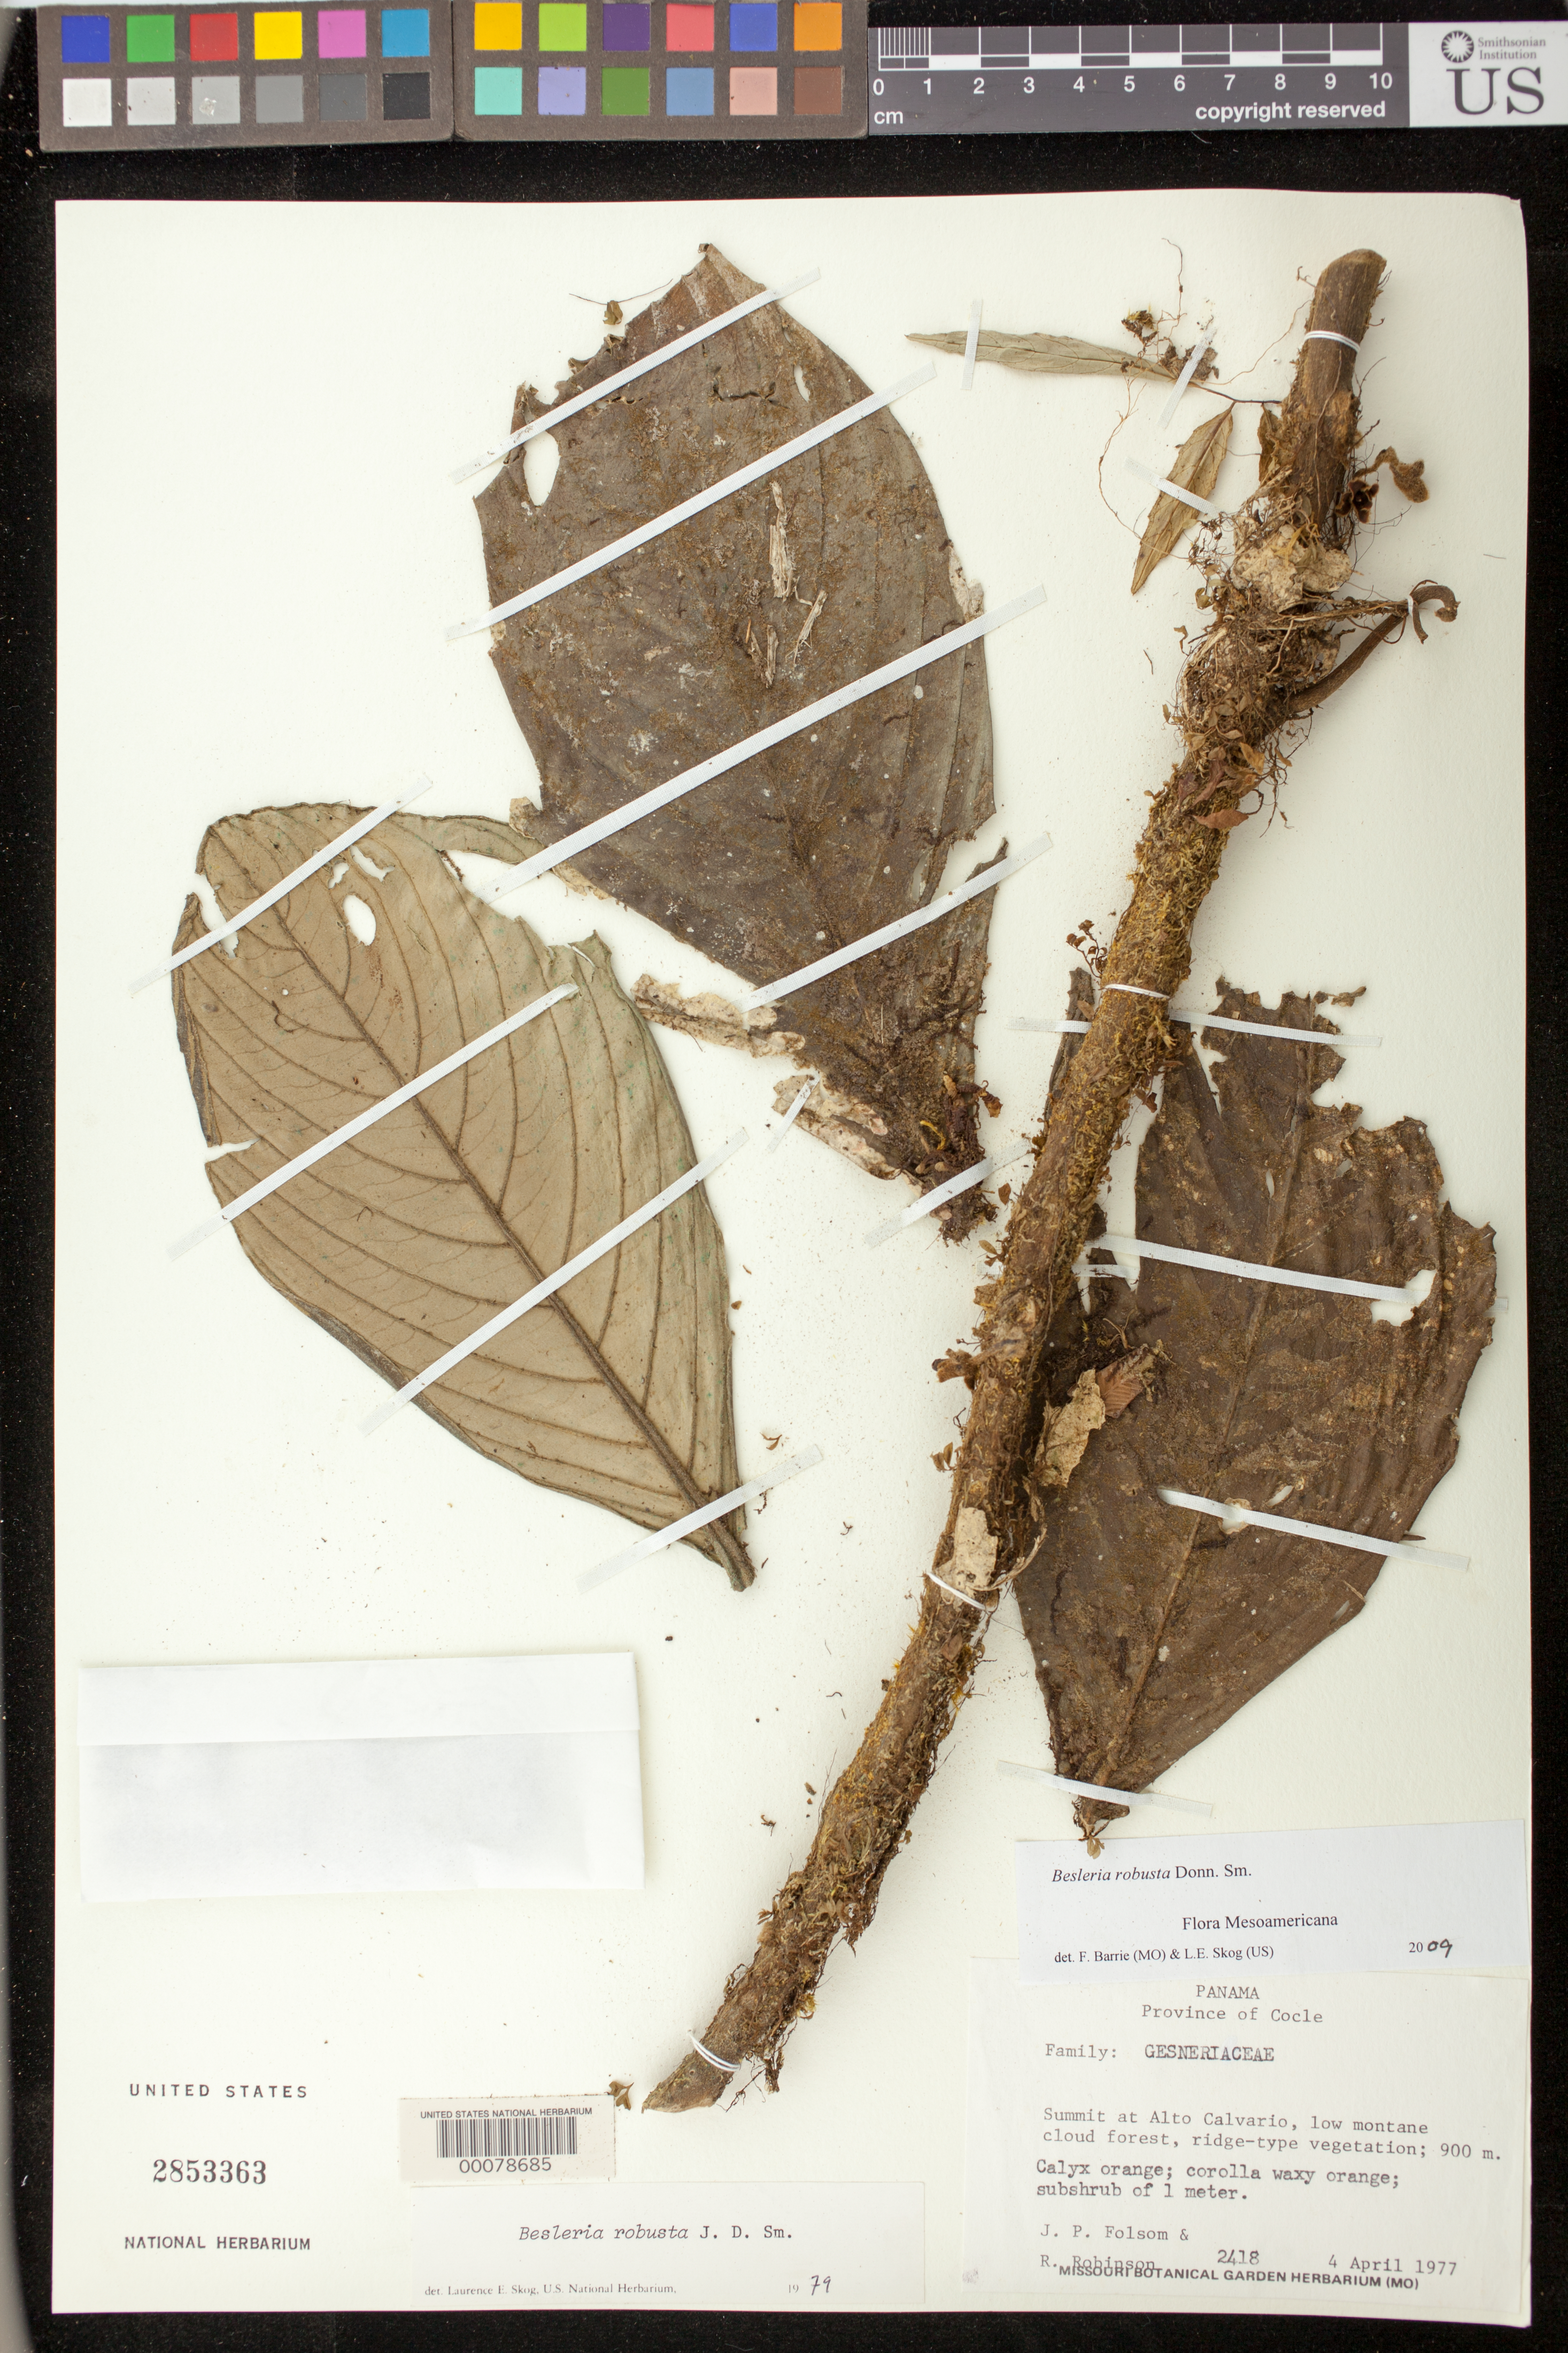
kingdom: Plantae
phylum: Tracheophyta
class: Magnoliopsida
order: Lamiales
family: Gesneriaceae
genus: Besleria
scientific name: Besleria robusta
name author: Donn. Sm.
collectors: J. P. Folsom & R. Robinson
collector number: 2418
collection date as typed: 04 Apr 1977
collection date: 1977-04-04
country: Panama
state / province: Coclé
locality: Summit of Alto Calvario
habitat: Low montane cloud forest, ridge-type vegetation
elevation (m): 900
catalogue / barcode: US 2853363